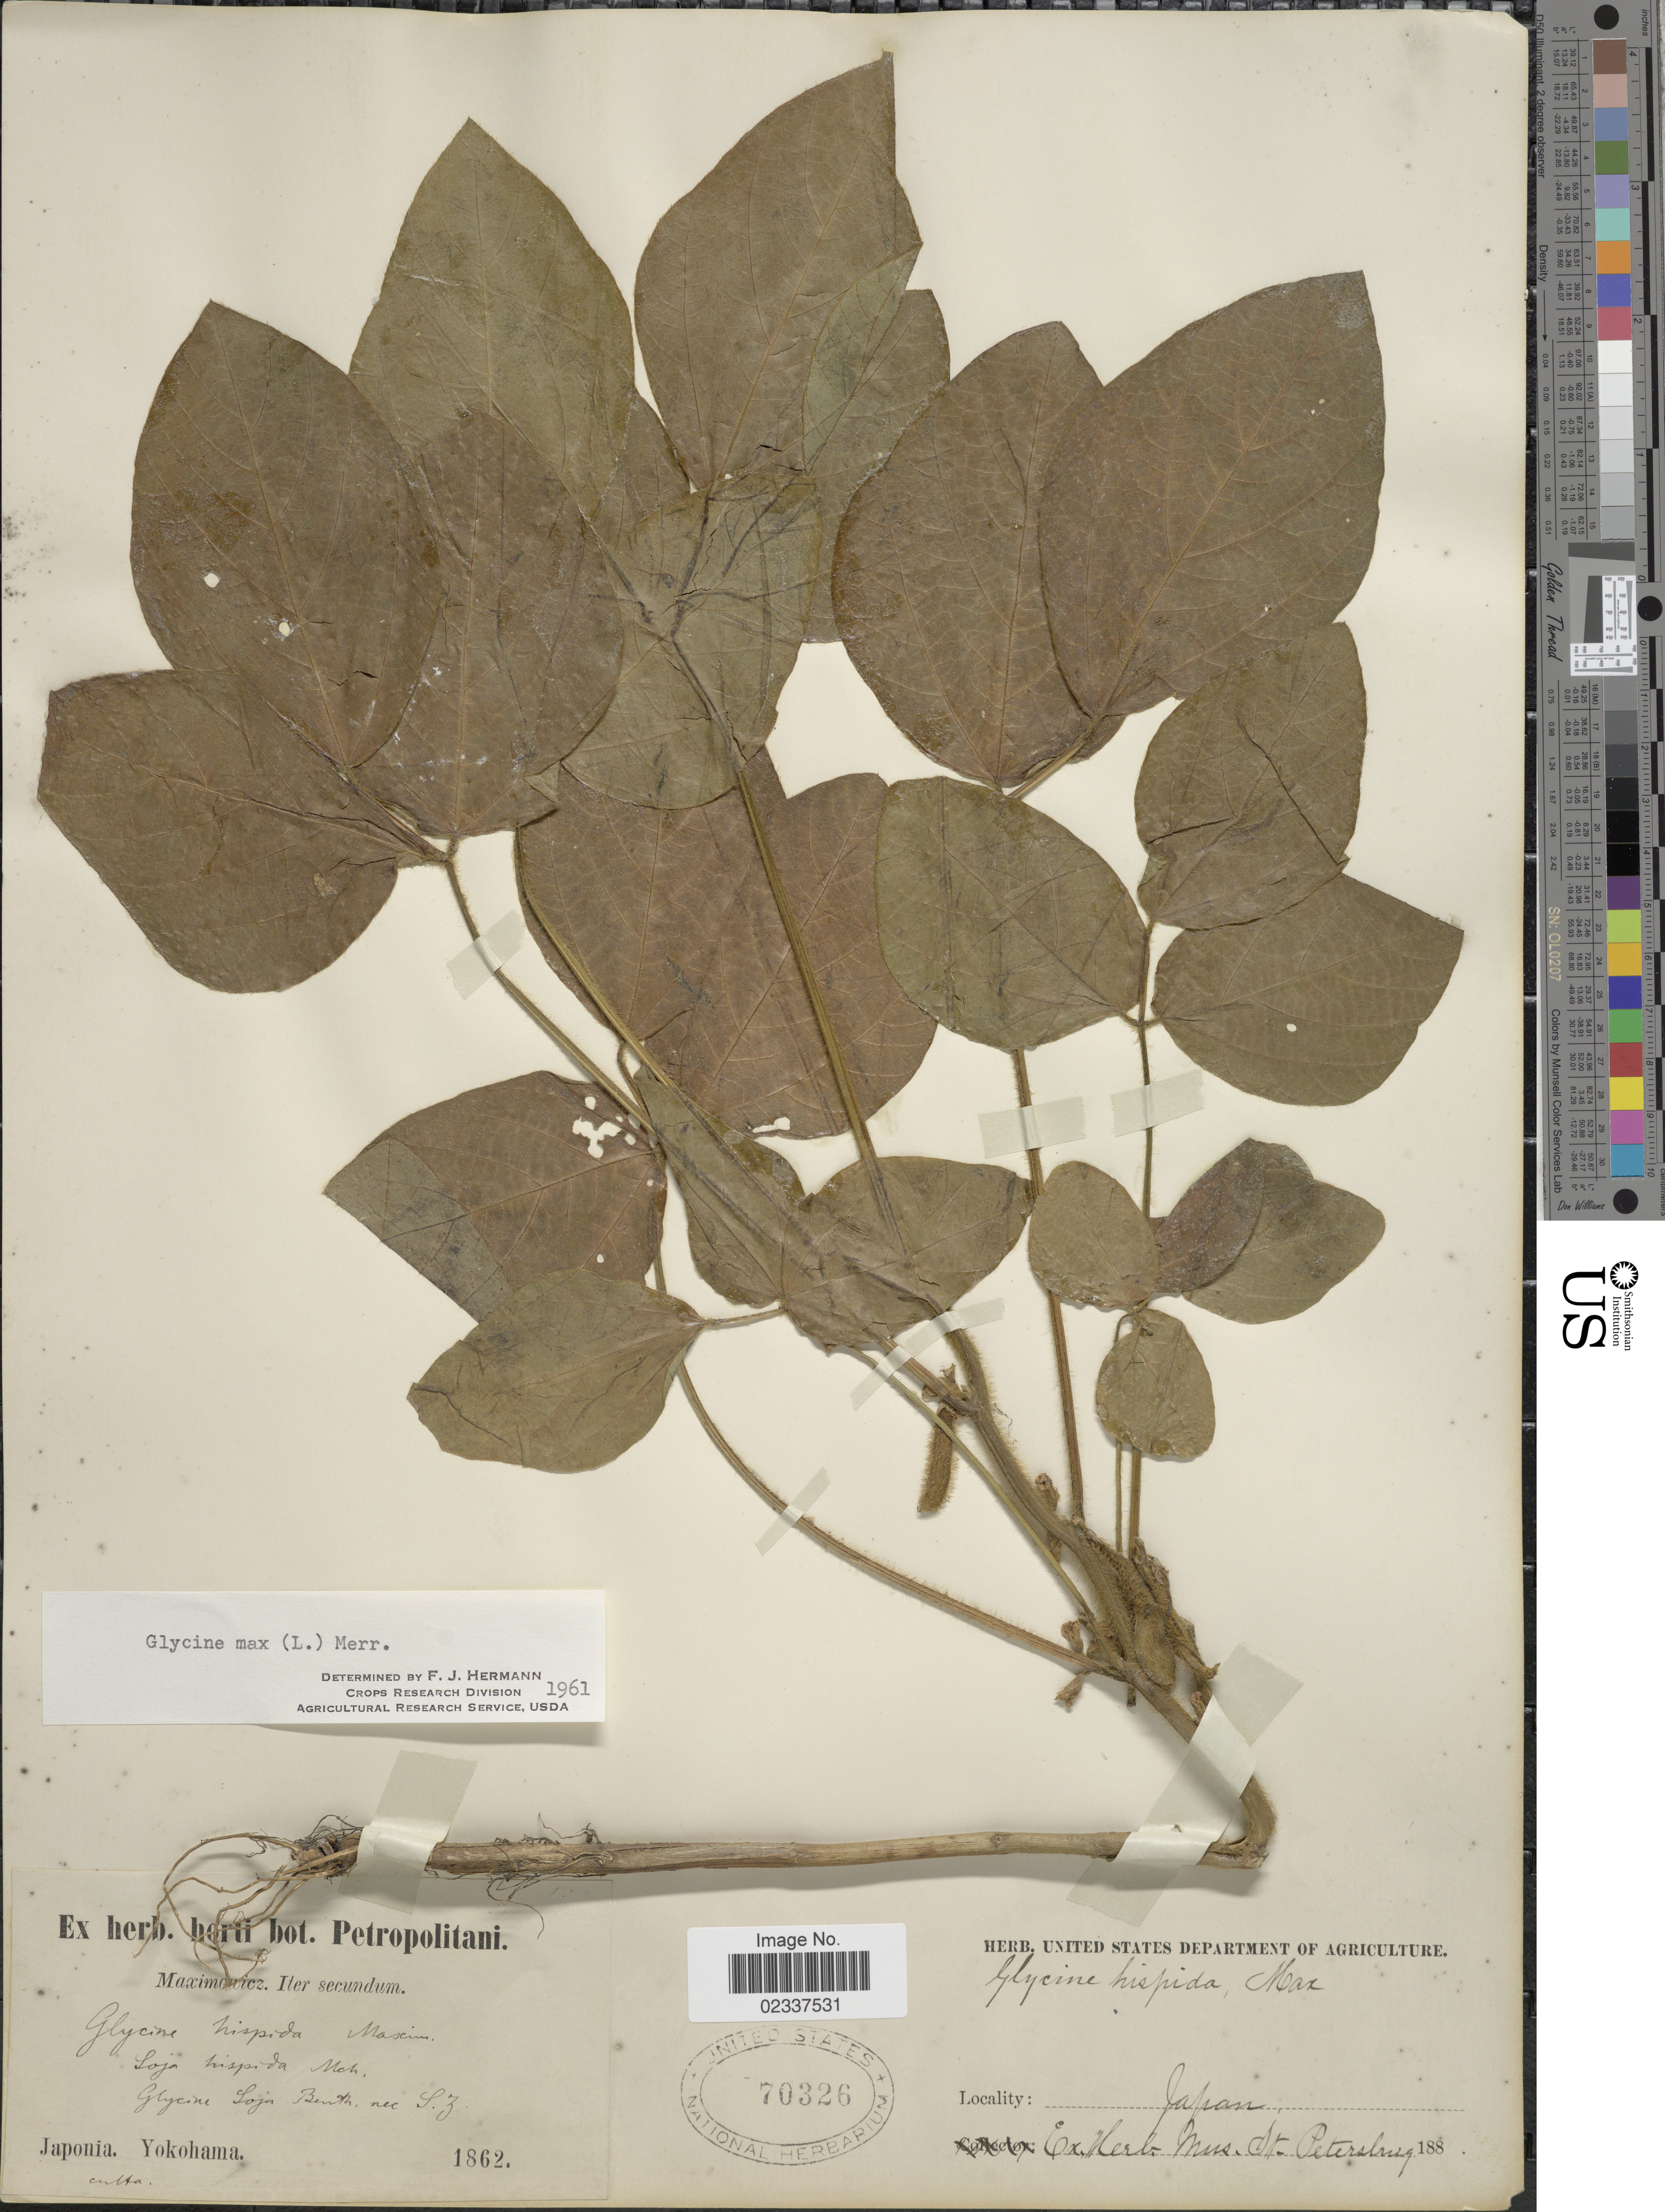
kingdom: Plantae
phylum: Tracheophyta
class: Magnoliopsida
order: Fabales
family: Fabaceae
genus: Glycine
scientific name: Glycine max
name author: (L.) Merr.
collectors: Maximowicz, --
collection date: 1862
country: Japan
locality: Japonia, Yokohama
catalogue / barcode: US 70326